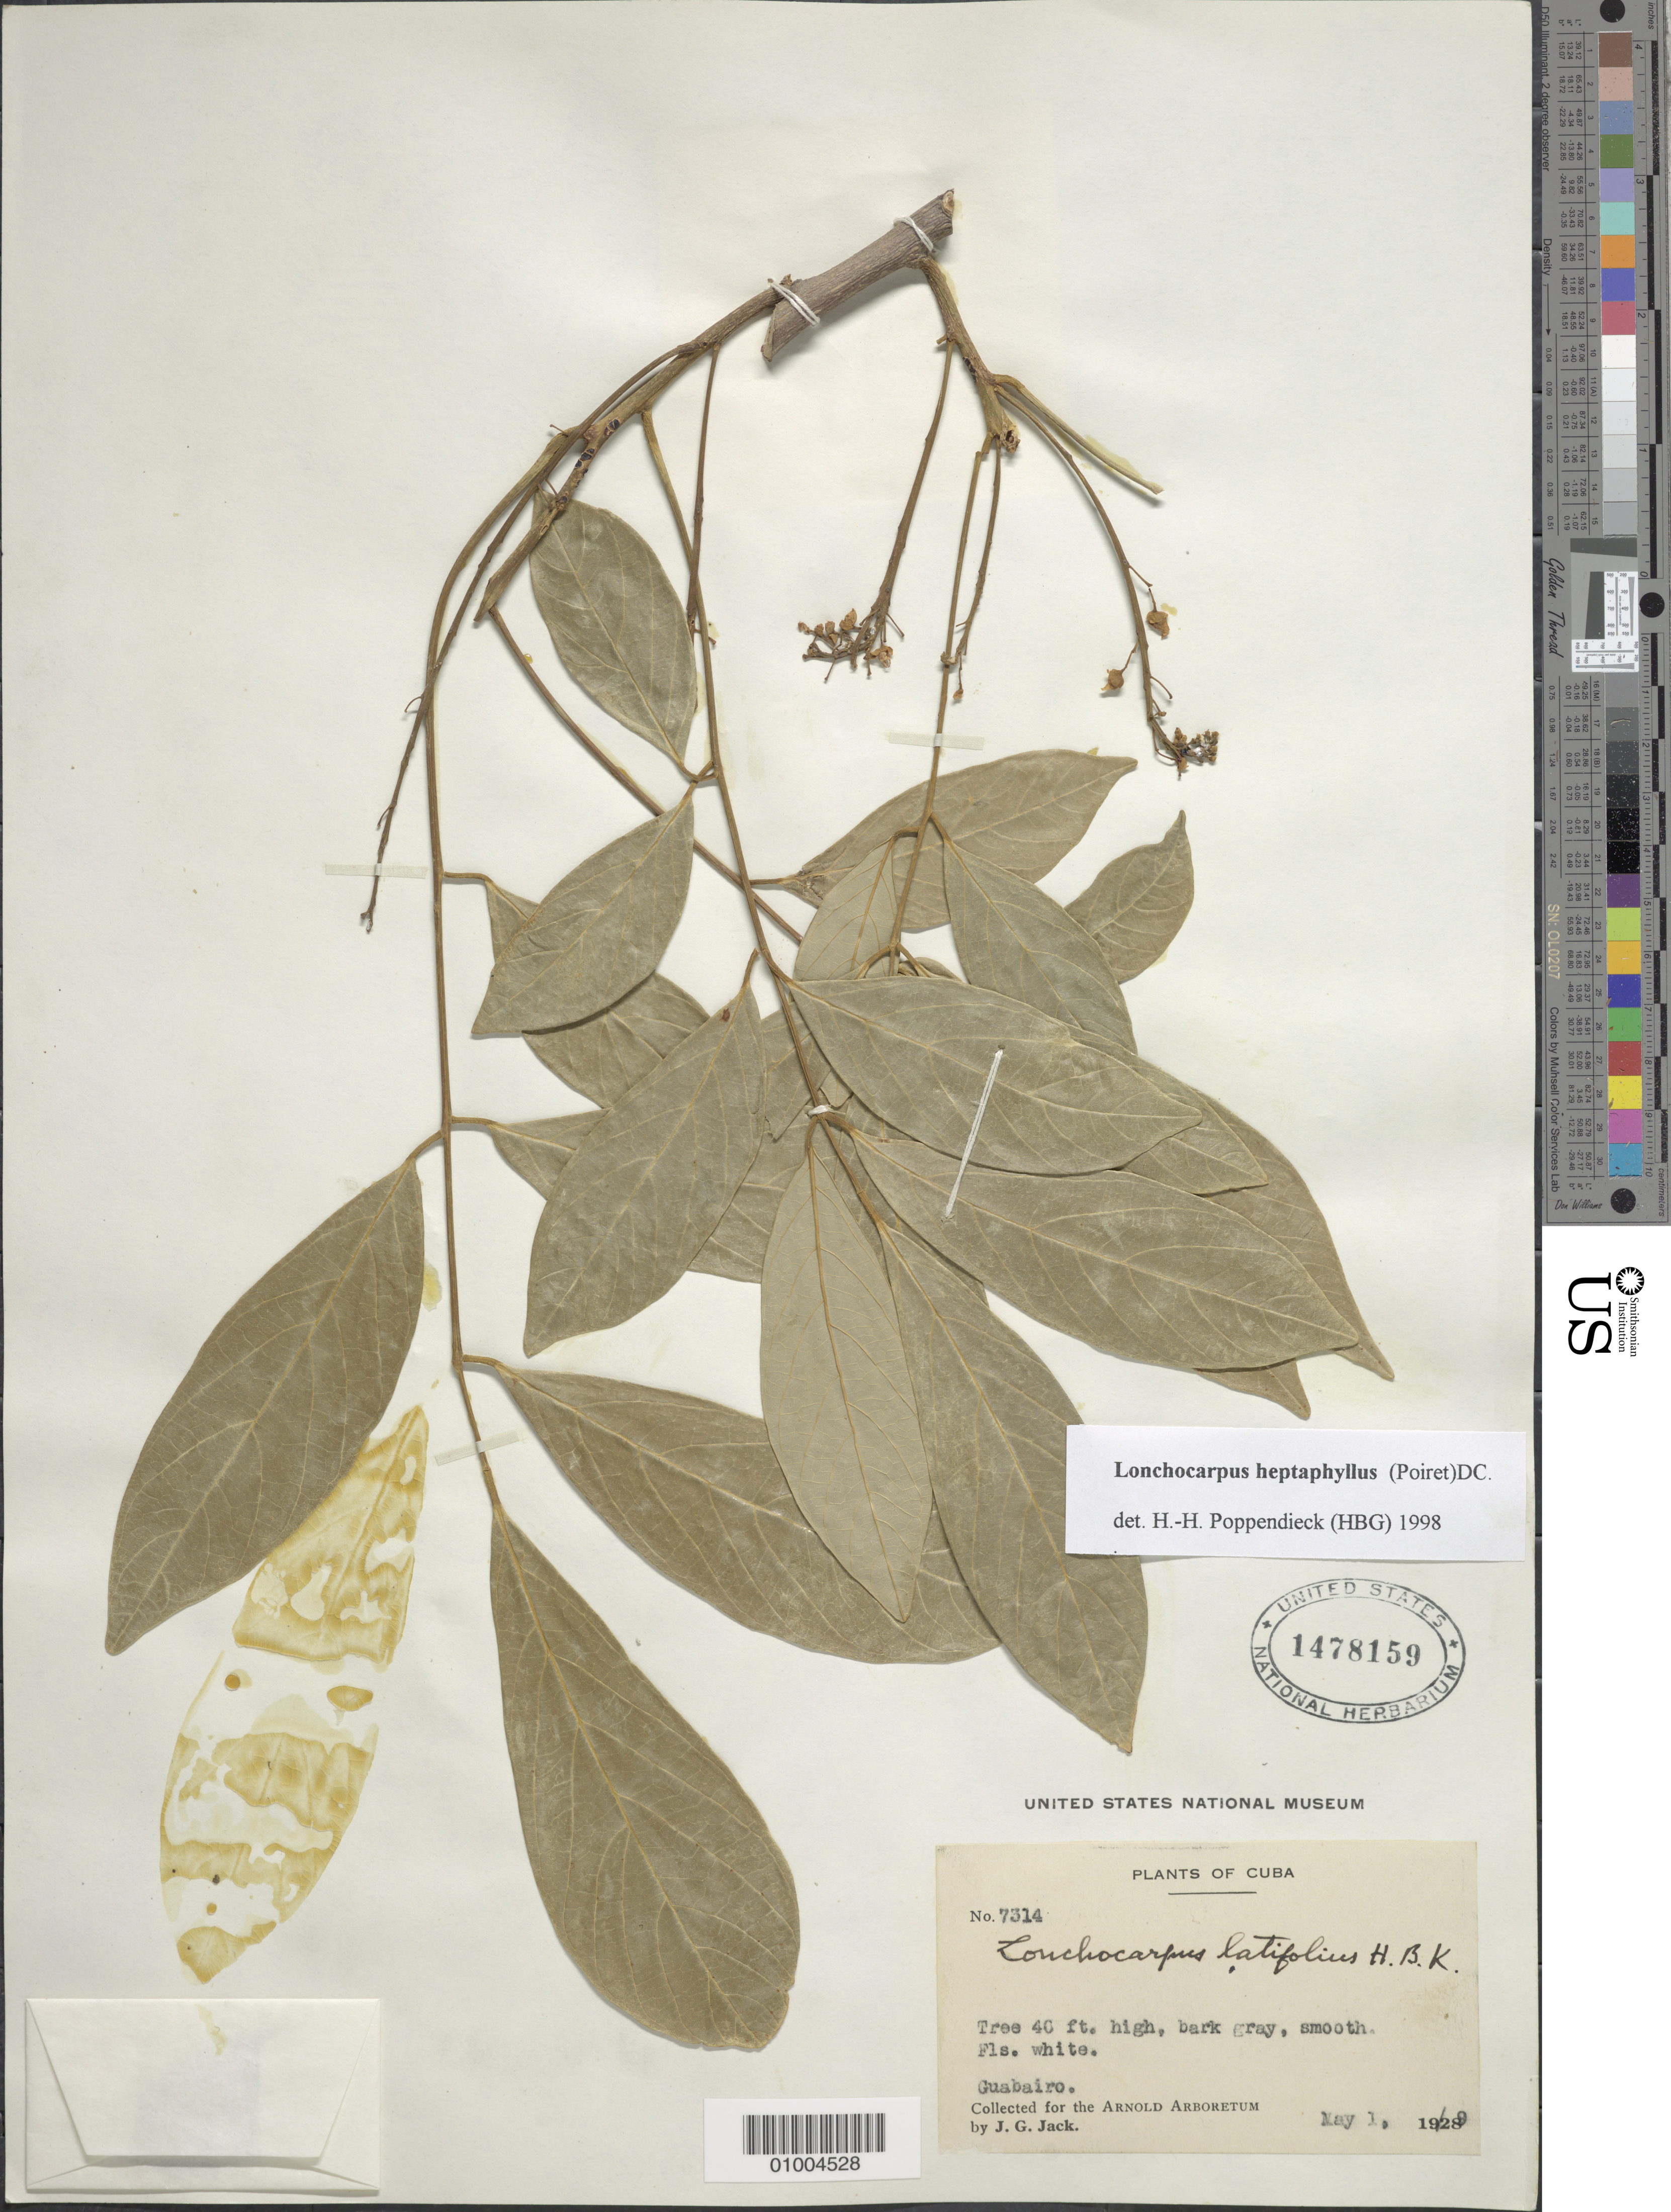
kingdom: Plantae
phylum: Tracheophyta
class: Magnoliopsida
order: Fabales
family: Fabaceae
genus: Lonchocarpus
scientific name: Lonchocarpus heptaphyllus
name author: (Poir.) DC.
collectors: J. G. Jack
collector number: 7314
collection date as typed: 01 May 1919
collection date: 1919-05-01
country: Cuba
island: Cuba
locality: Guabairo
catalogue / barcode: US 1478159